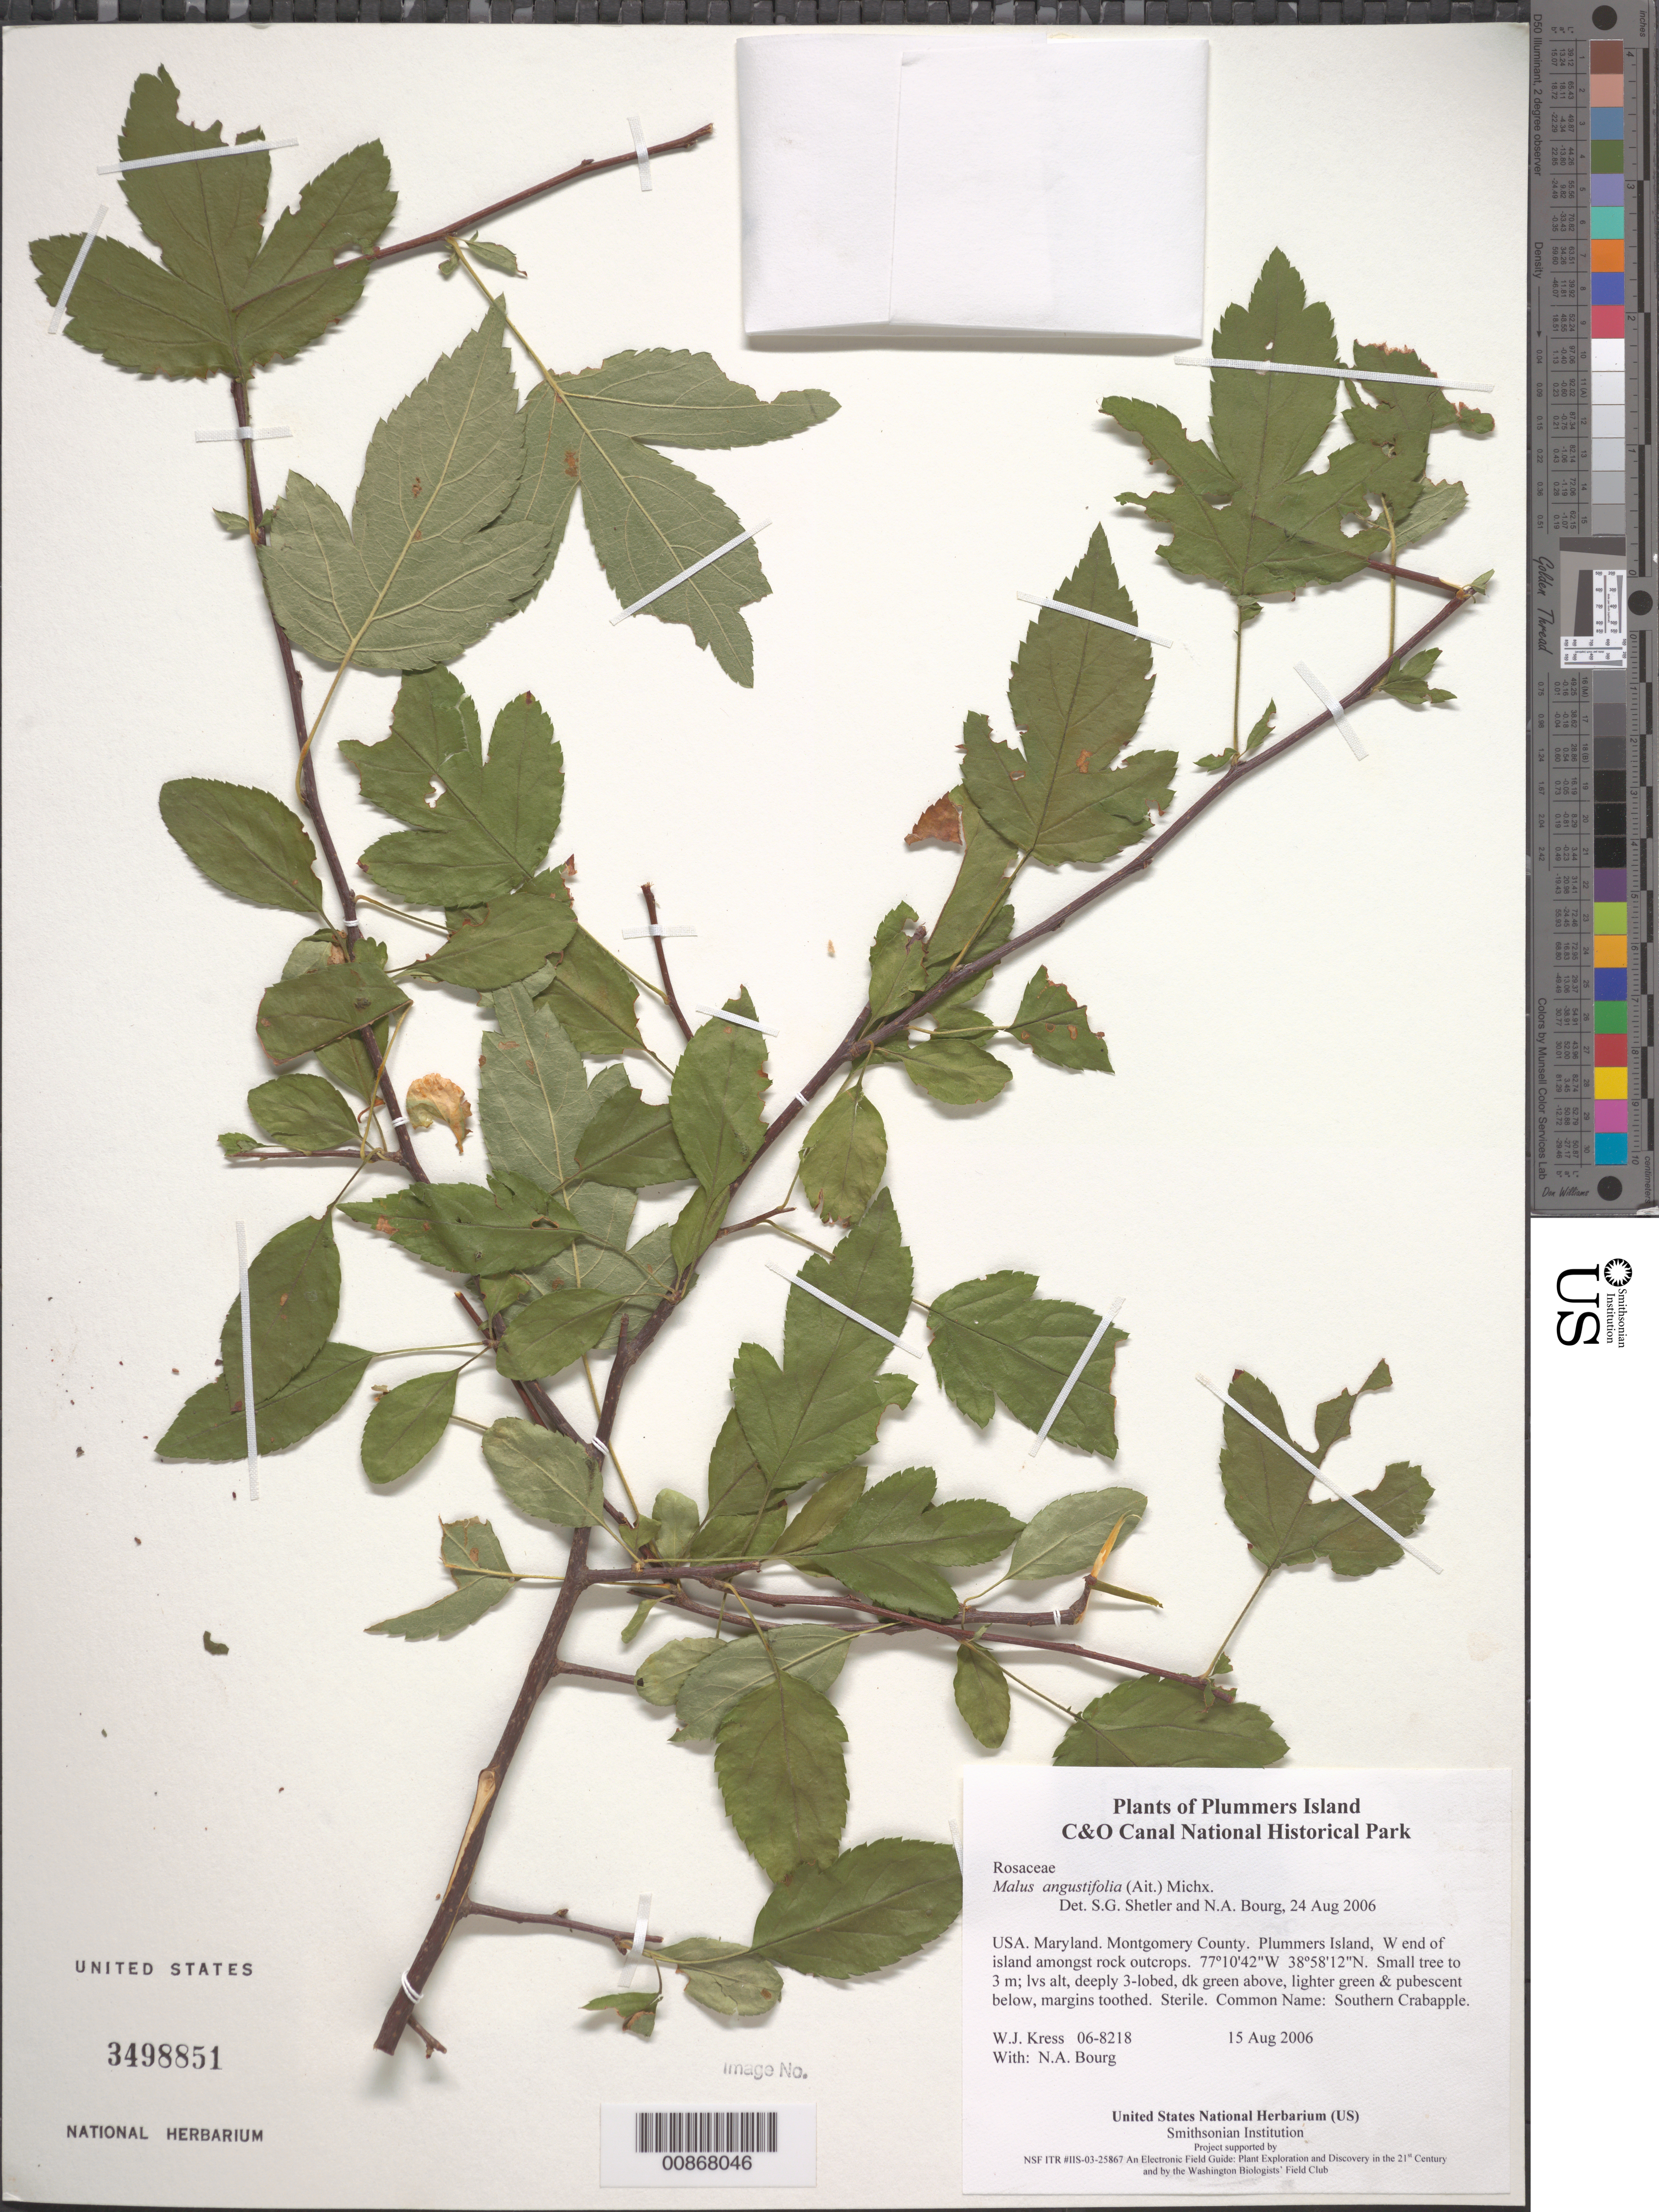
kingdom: Plantae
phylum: Tracheophyta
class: Magnoliopsida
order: Rosales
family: Rosaceae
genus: Malus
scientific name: Malus angustifolia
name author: (Aiton) Michx.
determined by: Shetler, S. G.; Bourg, N. A.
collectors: W. J. Kress & N. A. Bourg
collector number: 06-8218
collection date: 2006-08-15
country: United States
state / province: Maryland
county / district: Montgomery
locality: Chesapeake and Ohio Canal National Historical Park, Plummers Island, W end of island amongst rock outcrops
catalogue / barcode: US 3498851